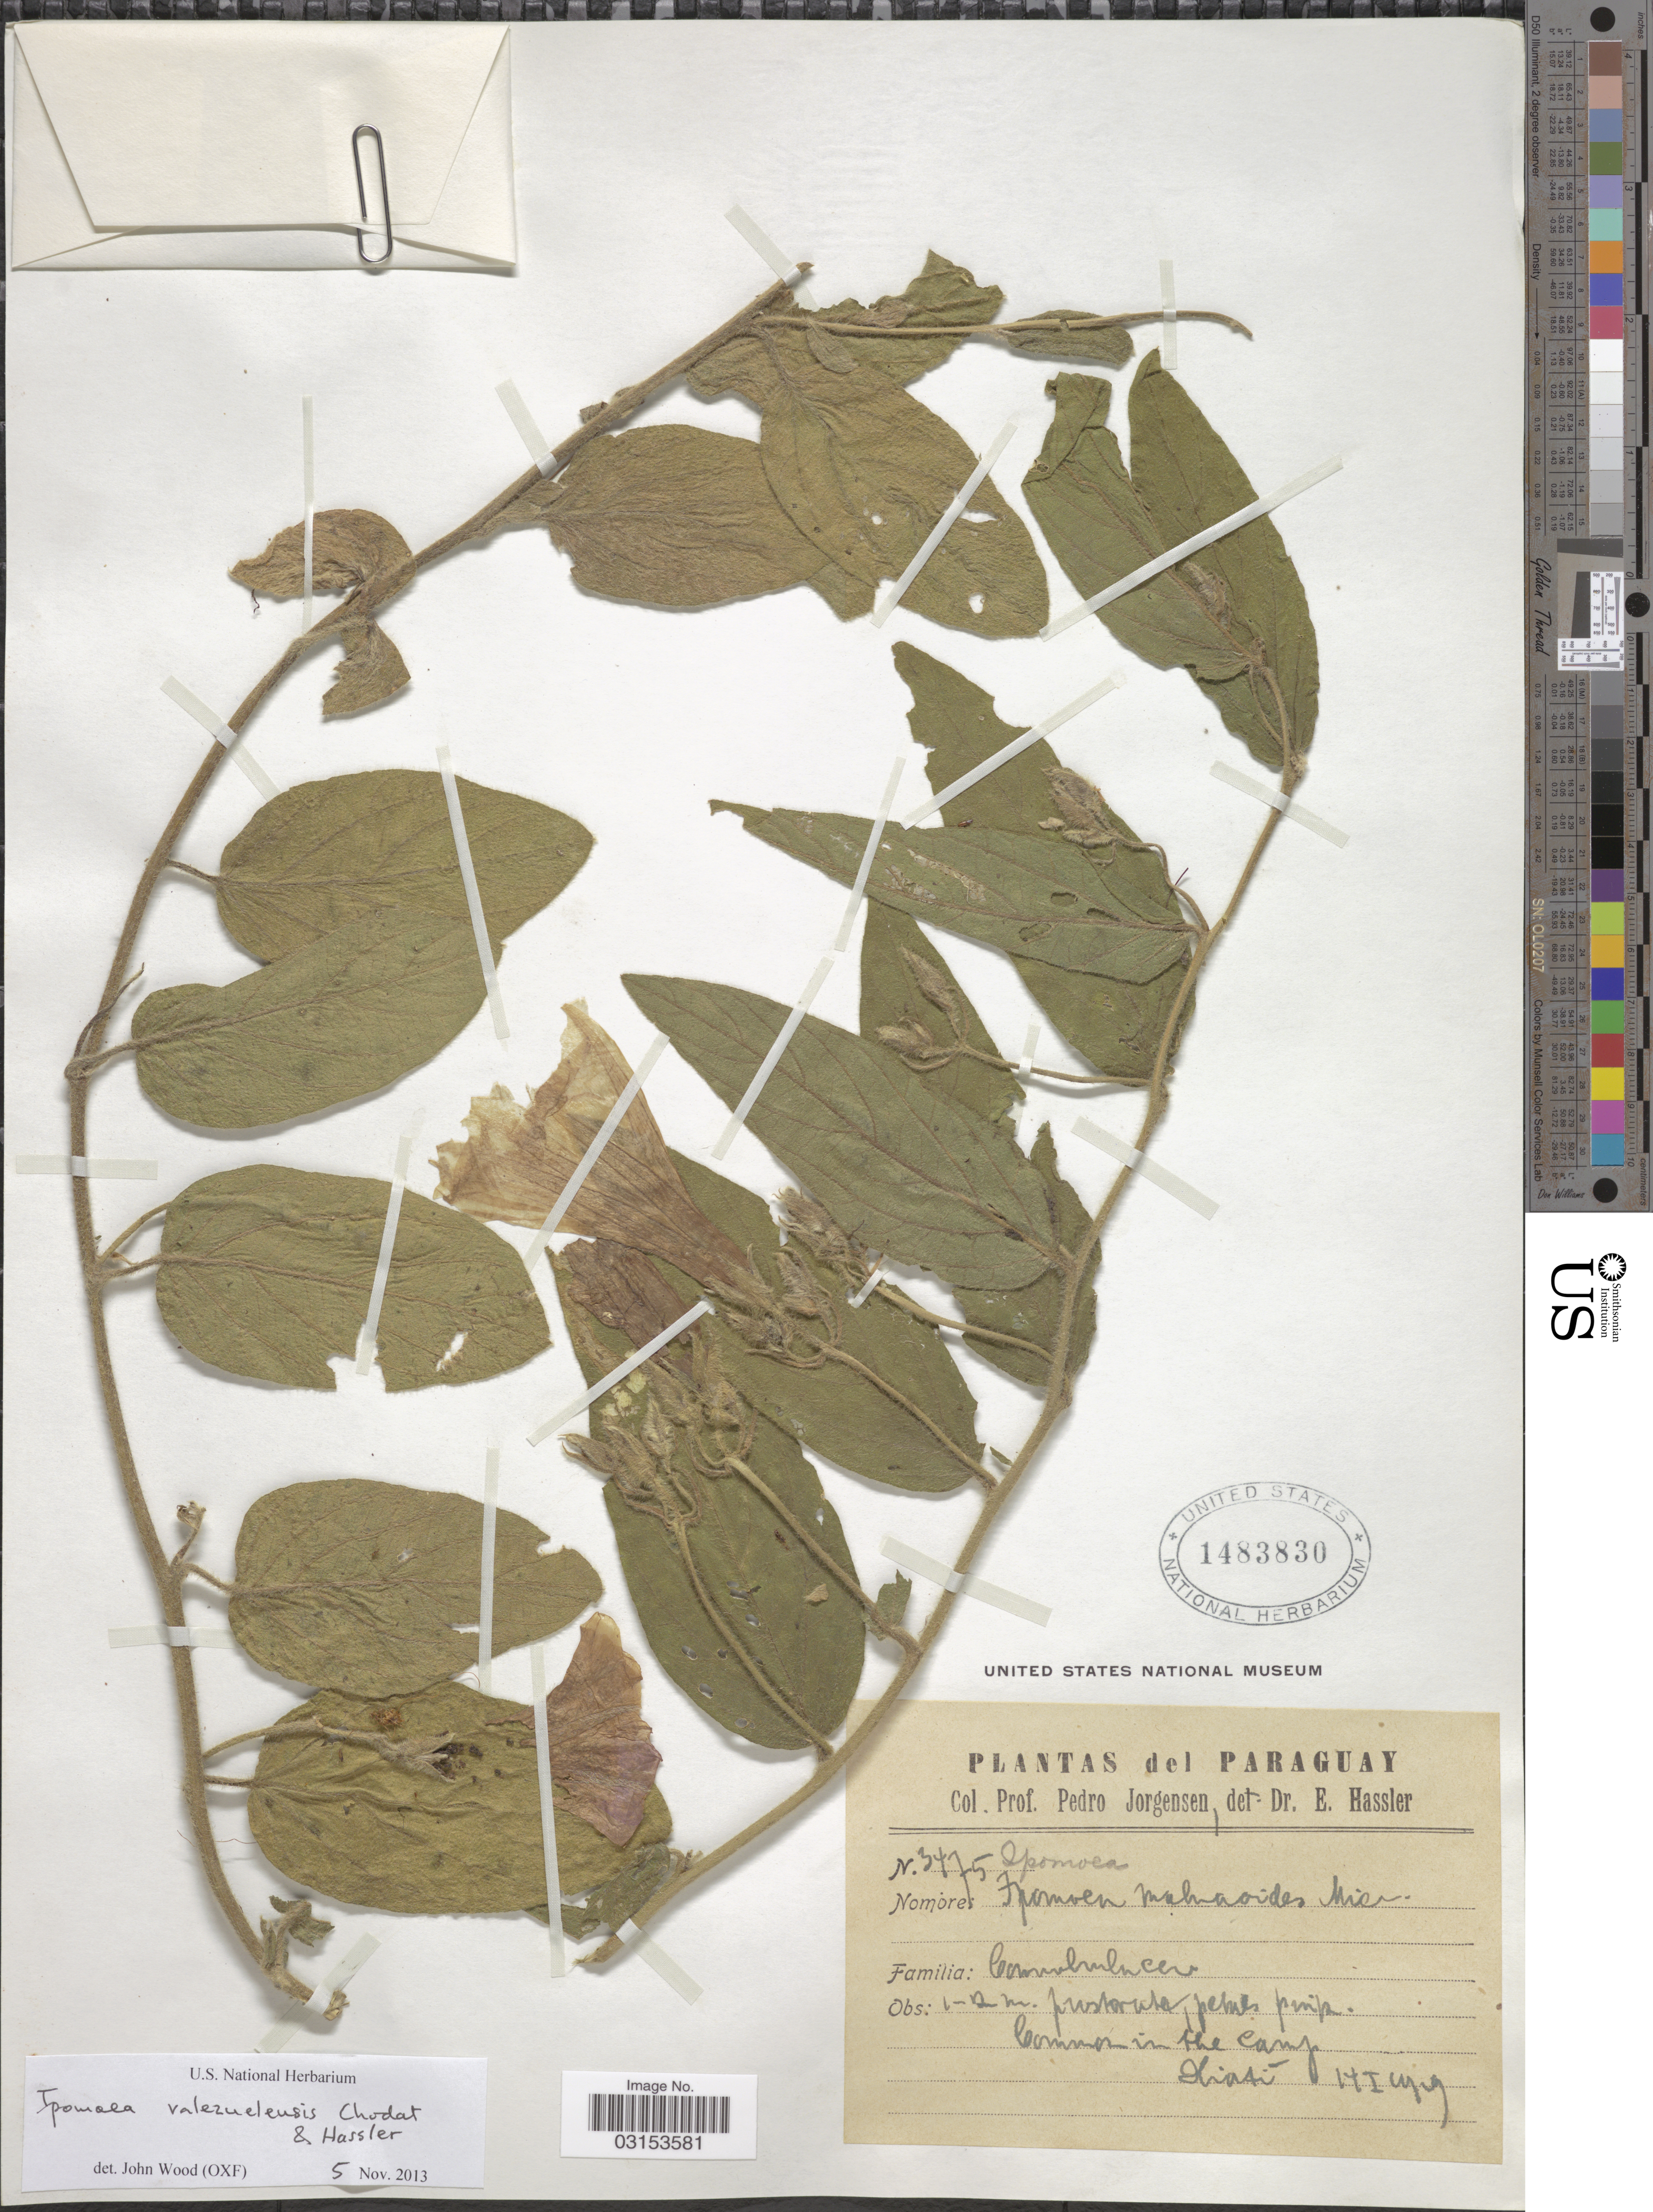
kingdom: Plantae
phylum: Tracheophyta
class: Magnoliopsida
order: Solanales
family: Convolvulaceae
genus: Ipomoea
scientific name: Ipomoea valenzuelensis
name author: Chodat & Hassl.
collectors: P. Jörgensen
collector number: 3475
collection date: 1929-01-14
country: Paraguay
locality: Common in the Camp. Ihatí. [interpreted]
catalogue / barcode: US 1483830